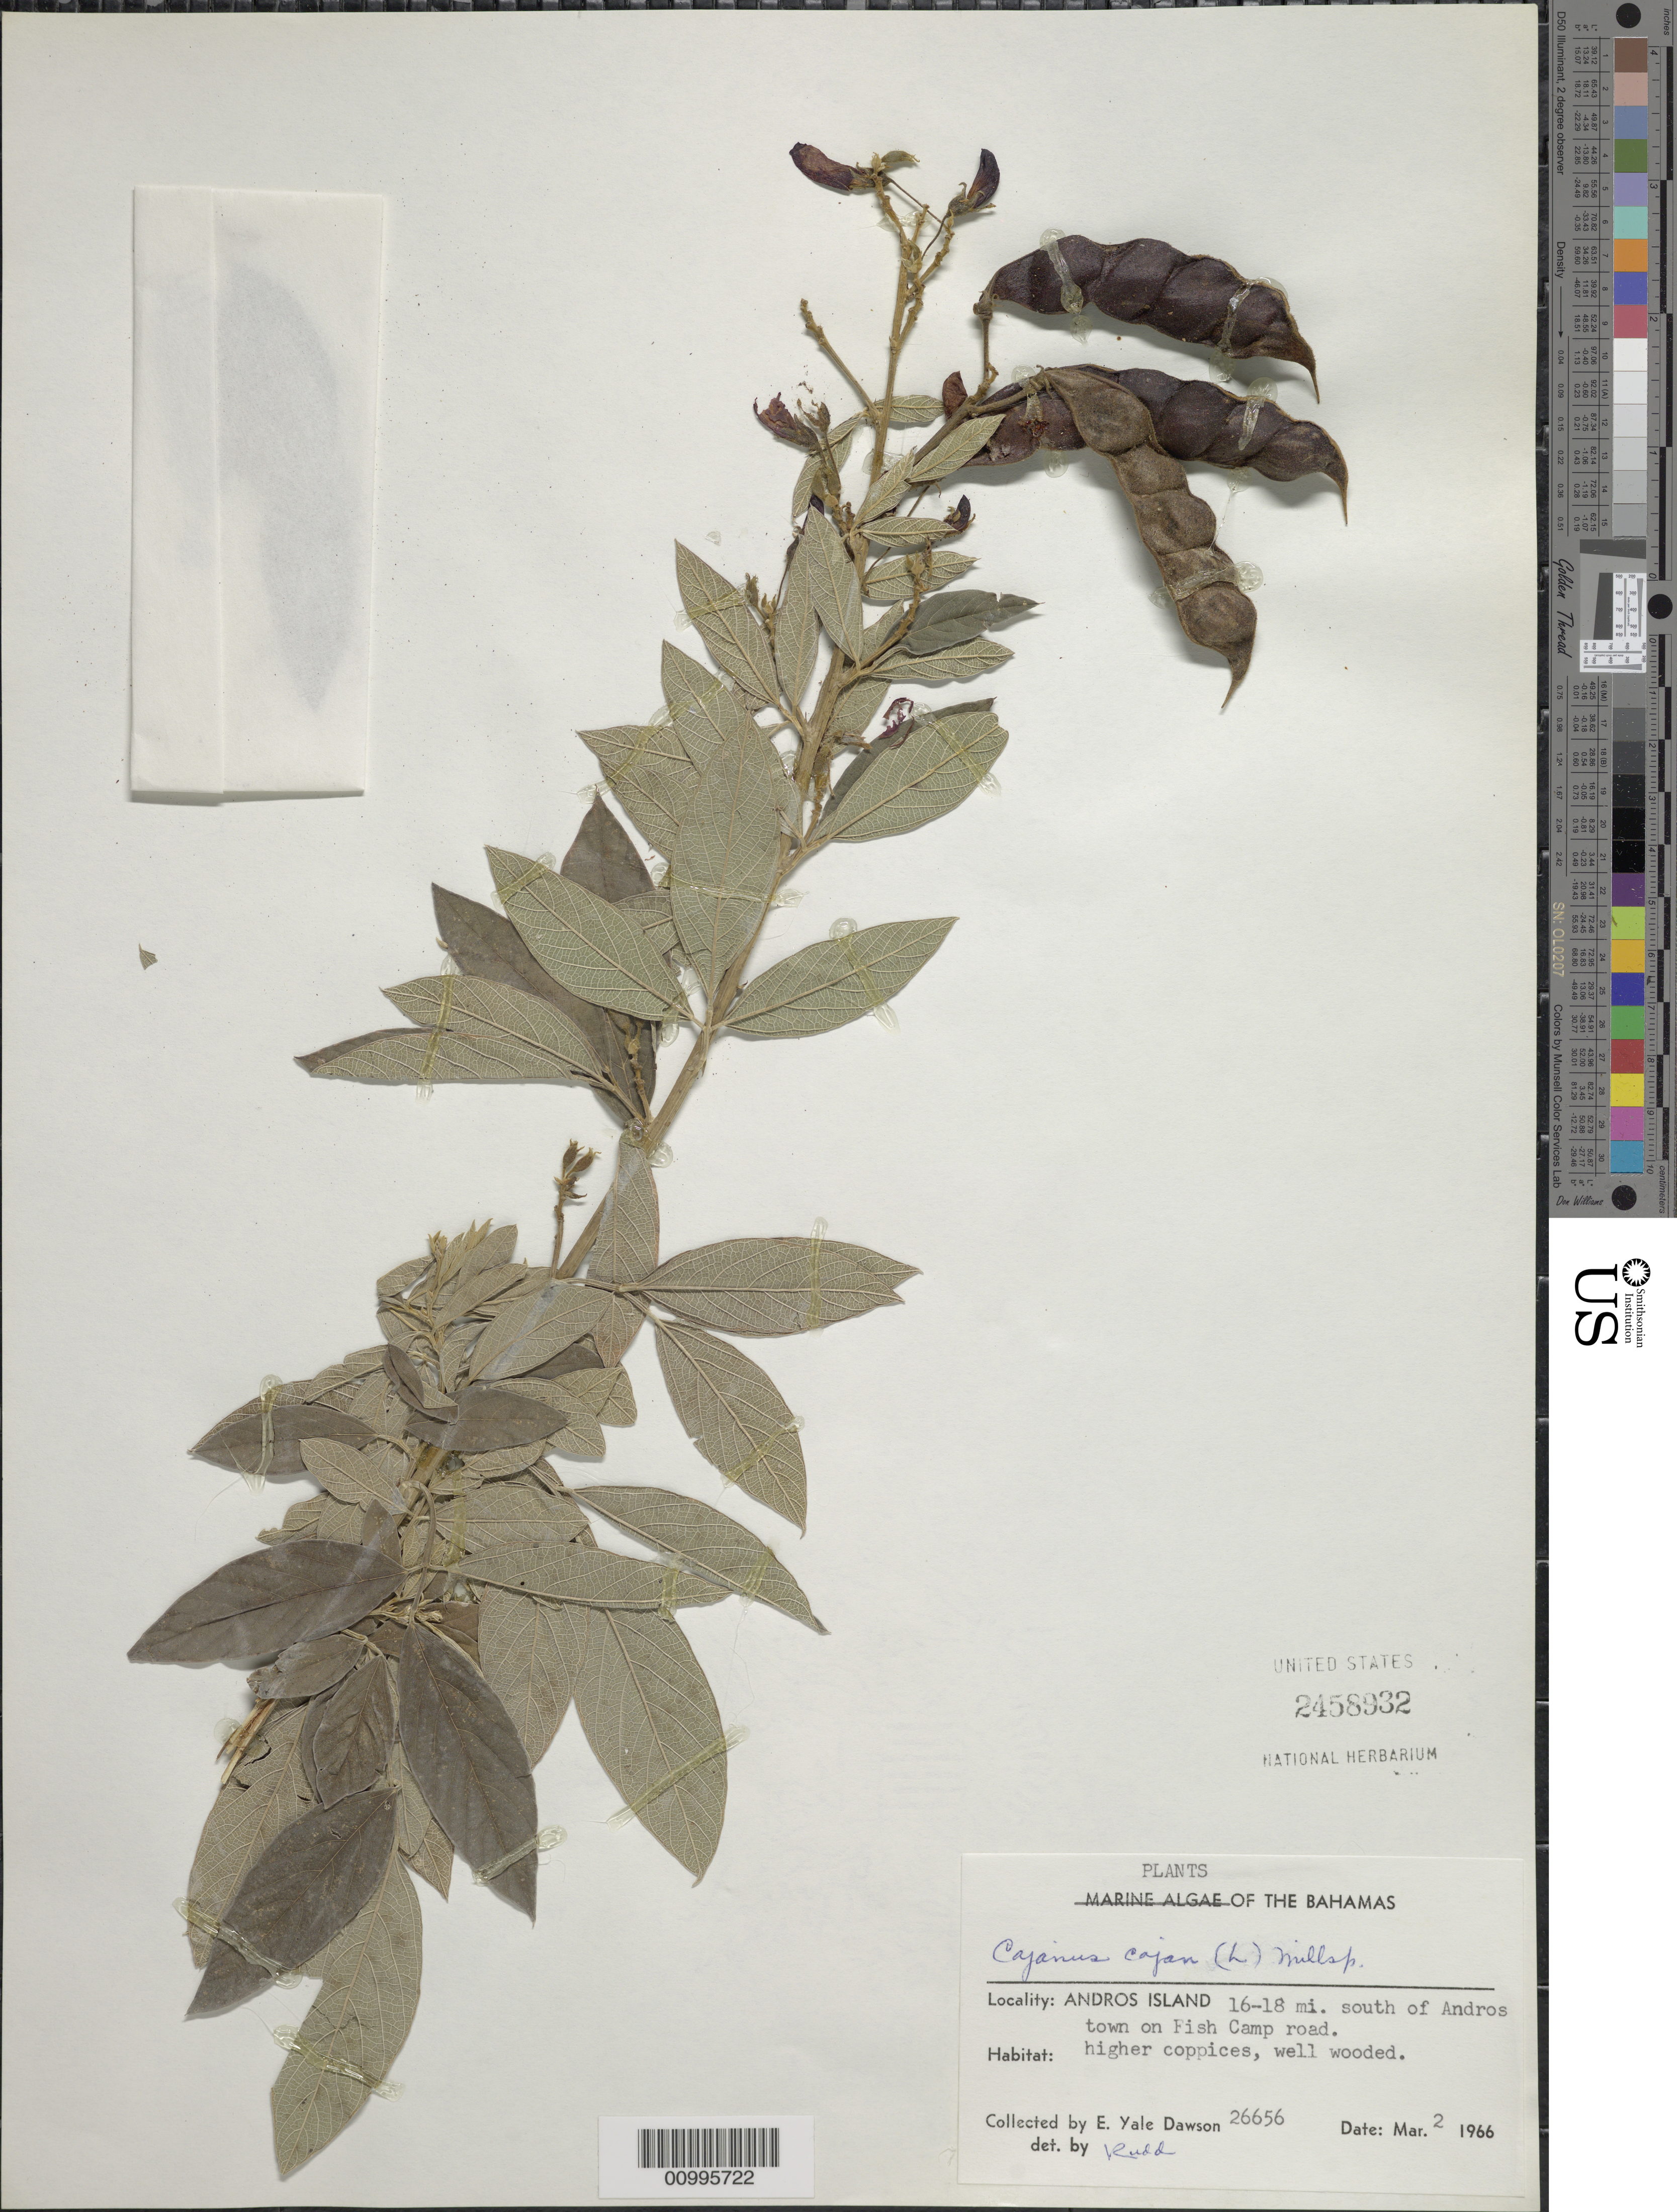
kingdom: Plantae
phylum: Tracheophyta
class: Magnoliopsida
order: Fabales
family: Fabaceae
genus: Cajanus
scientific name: Cajanus cajan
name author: (L.) Huth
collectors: E. Y. Dawson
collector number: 26656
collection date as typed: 02 Mar 1966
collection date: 1966-03-02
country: Bahamas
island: Andros I.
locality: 16-18 miles south of Andros town on Fish Camp road.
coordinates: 0 N, 0 E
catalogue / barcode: US 2458932